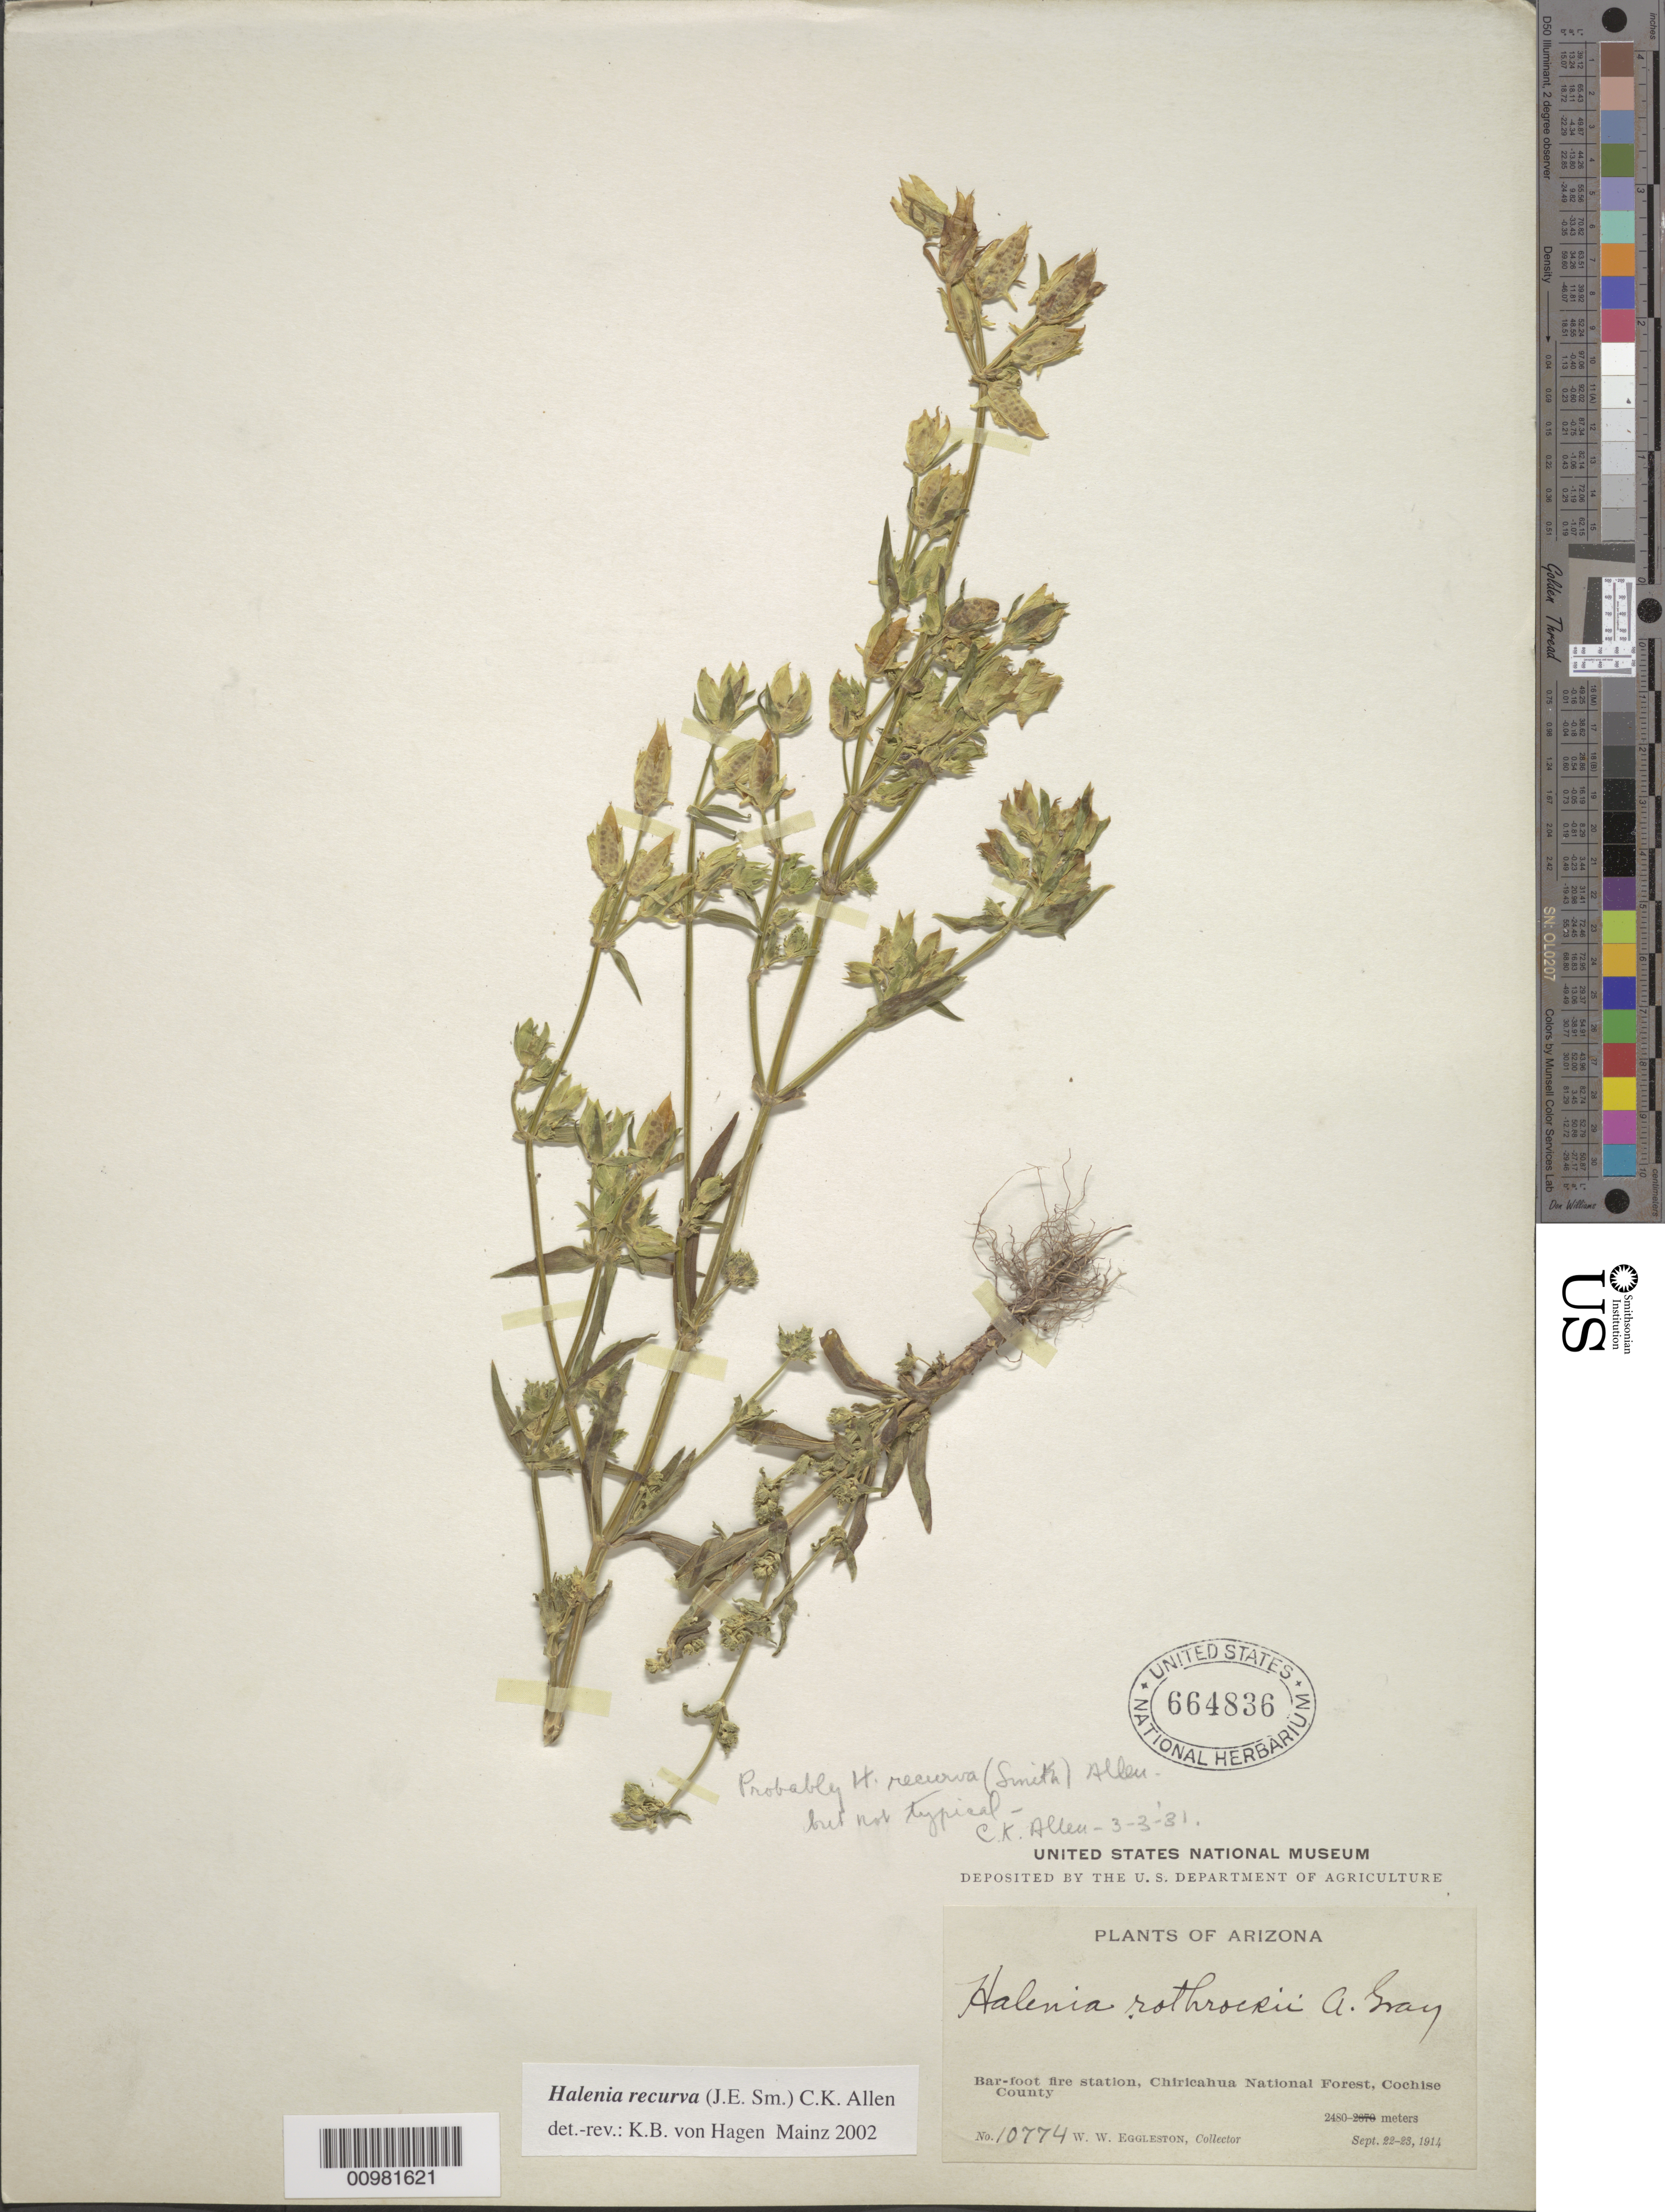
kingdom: Plantae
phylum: Tracheophyta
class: Magnoliopsida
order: Gentianales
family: Gentianaceae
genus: Halenia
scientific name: Halenia recurva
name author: (Sm.) C.K. Allen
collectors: W. W. Eggleston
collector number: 10774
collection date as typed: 22 Sep 1914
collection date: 1914-09-22/1914-09-23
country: United States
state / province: Arizona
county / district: Cochise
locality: Chiricahua National Forest, Bar-foot fire station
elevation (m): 2480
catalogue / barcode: US 664836